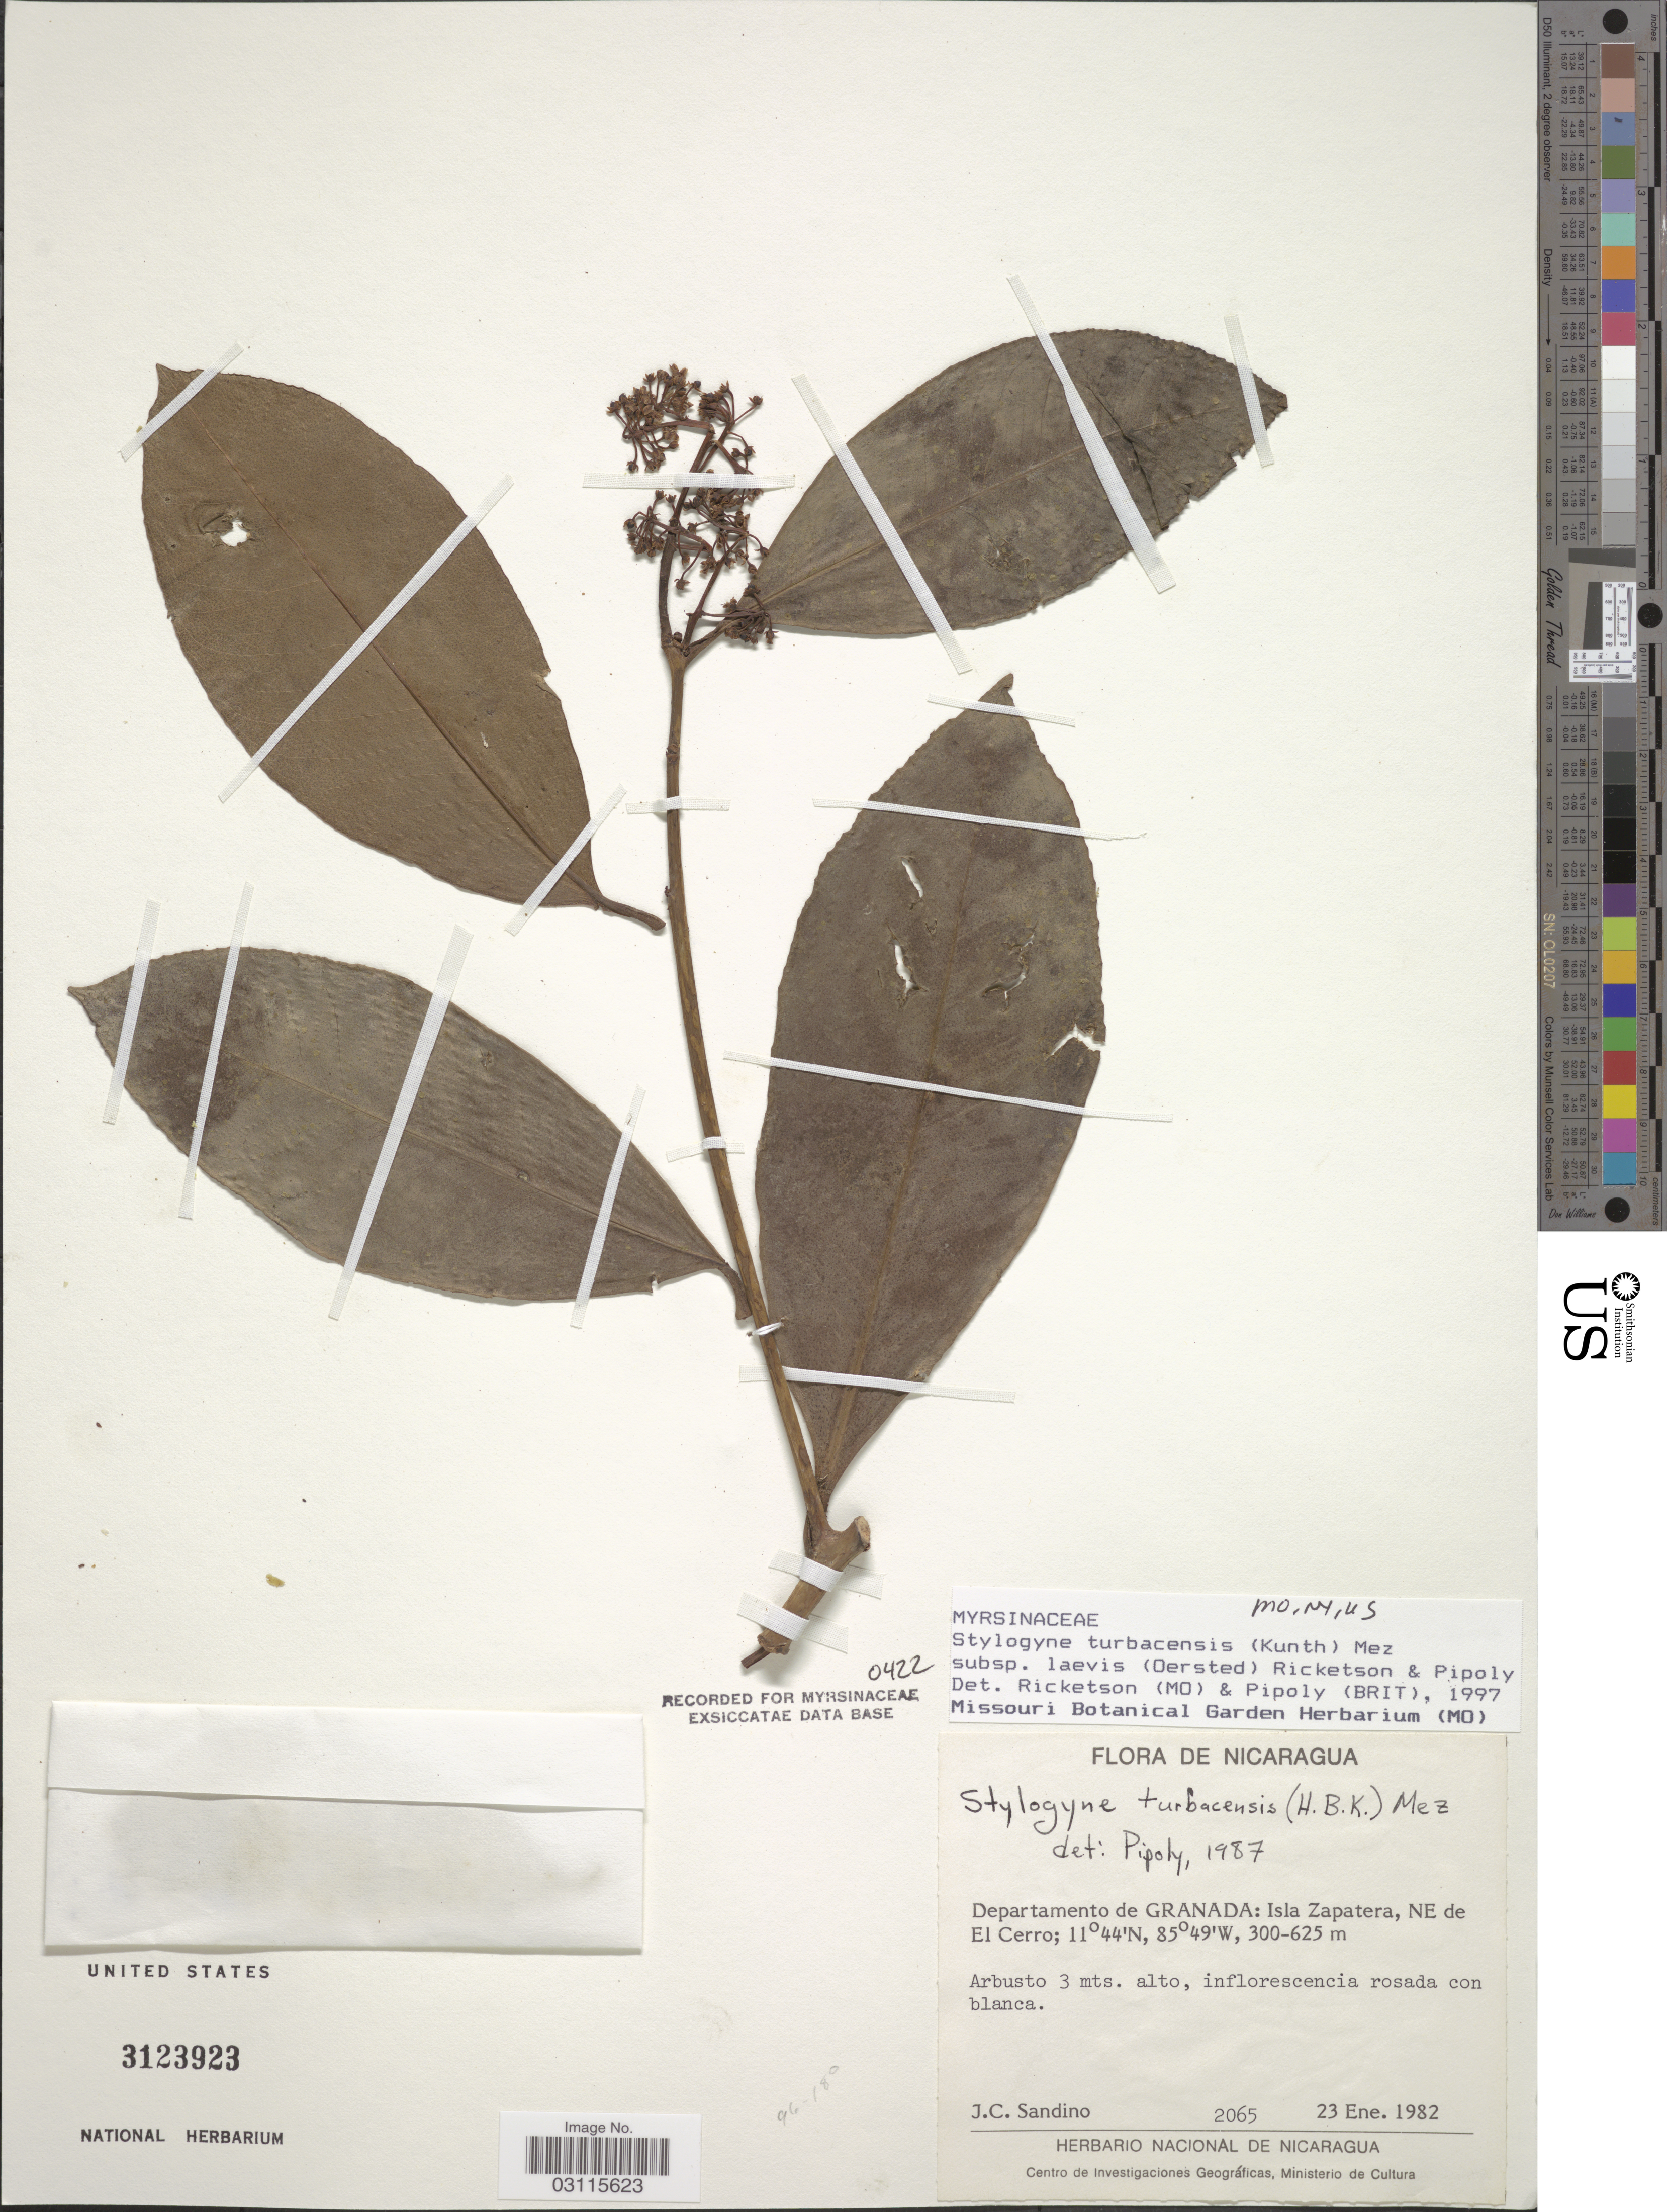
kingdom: Plantae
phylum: Tracheophyta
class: Magnoliopsida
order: Ericales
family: Primulaceae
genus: Stylogyne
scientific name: Stylogyne turbacensis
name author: (Kunth) Mez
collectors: J. Sandino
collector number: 2065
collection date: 1982-01-23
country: Nicaragua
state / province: Granada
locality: Departamento de Granada: Isla Zapatera, NE de El Cerro.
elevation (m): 300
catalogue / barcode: US 3123923